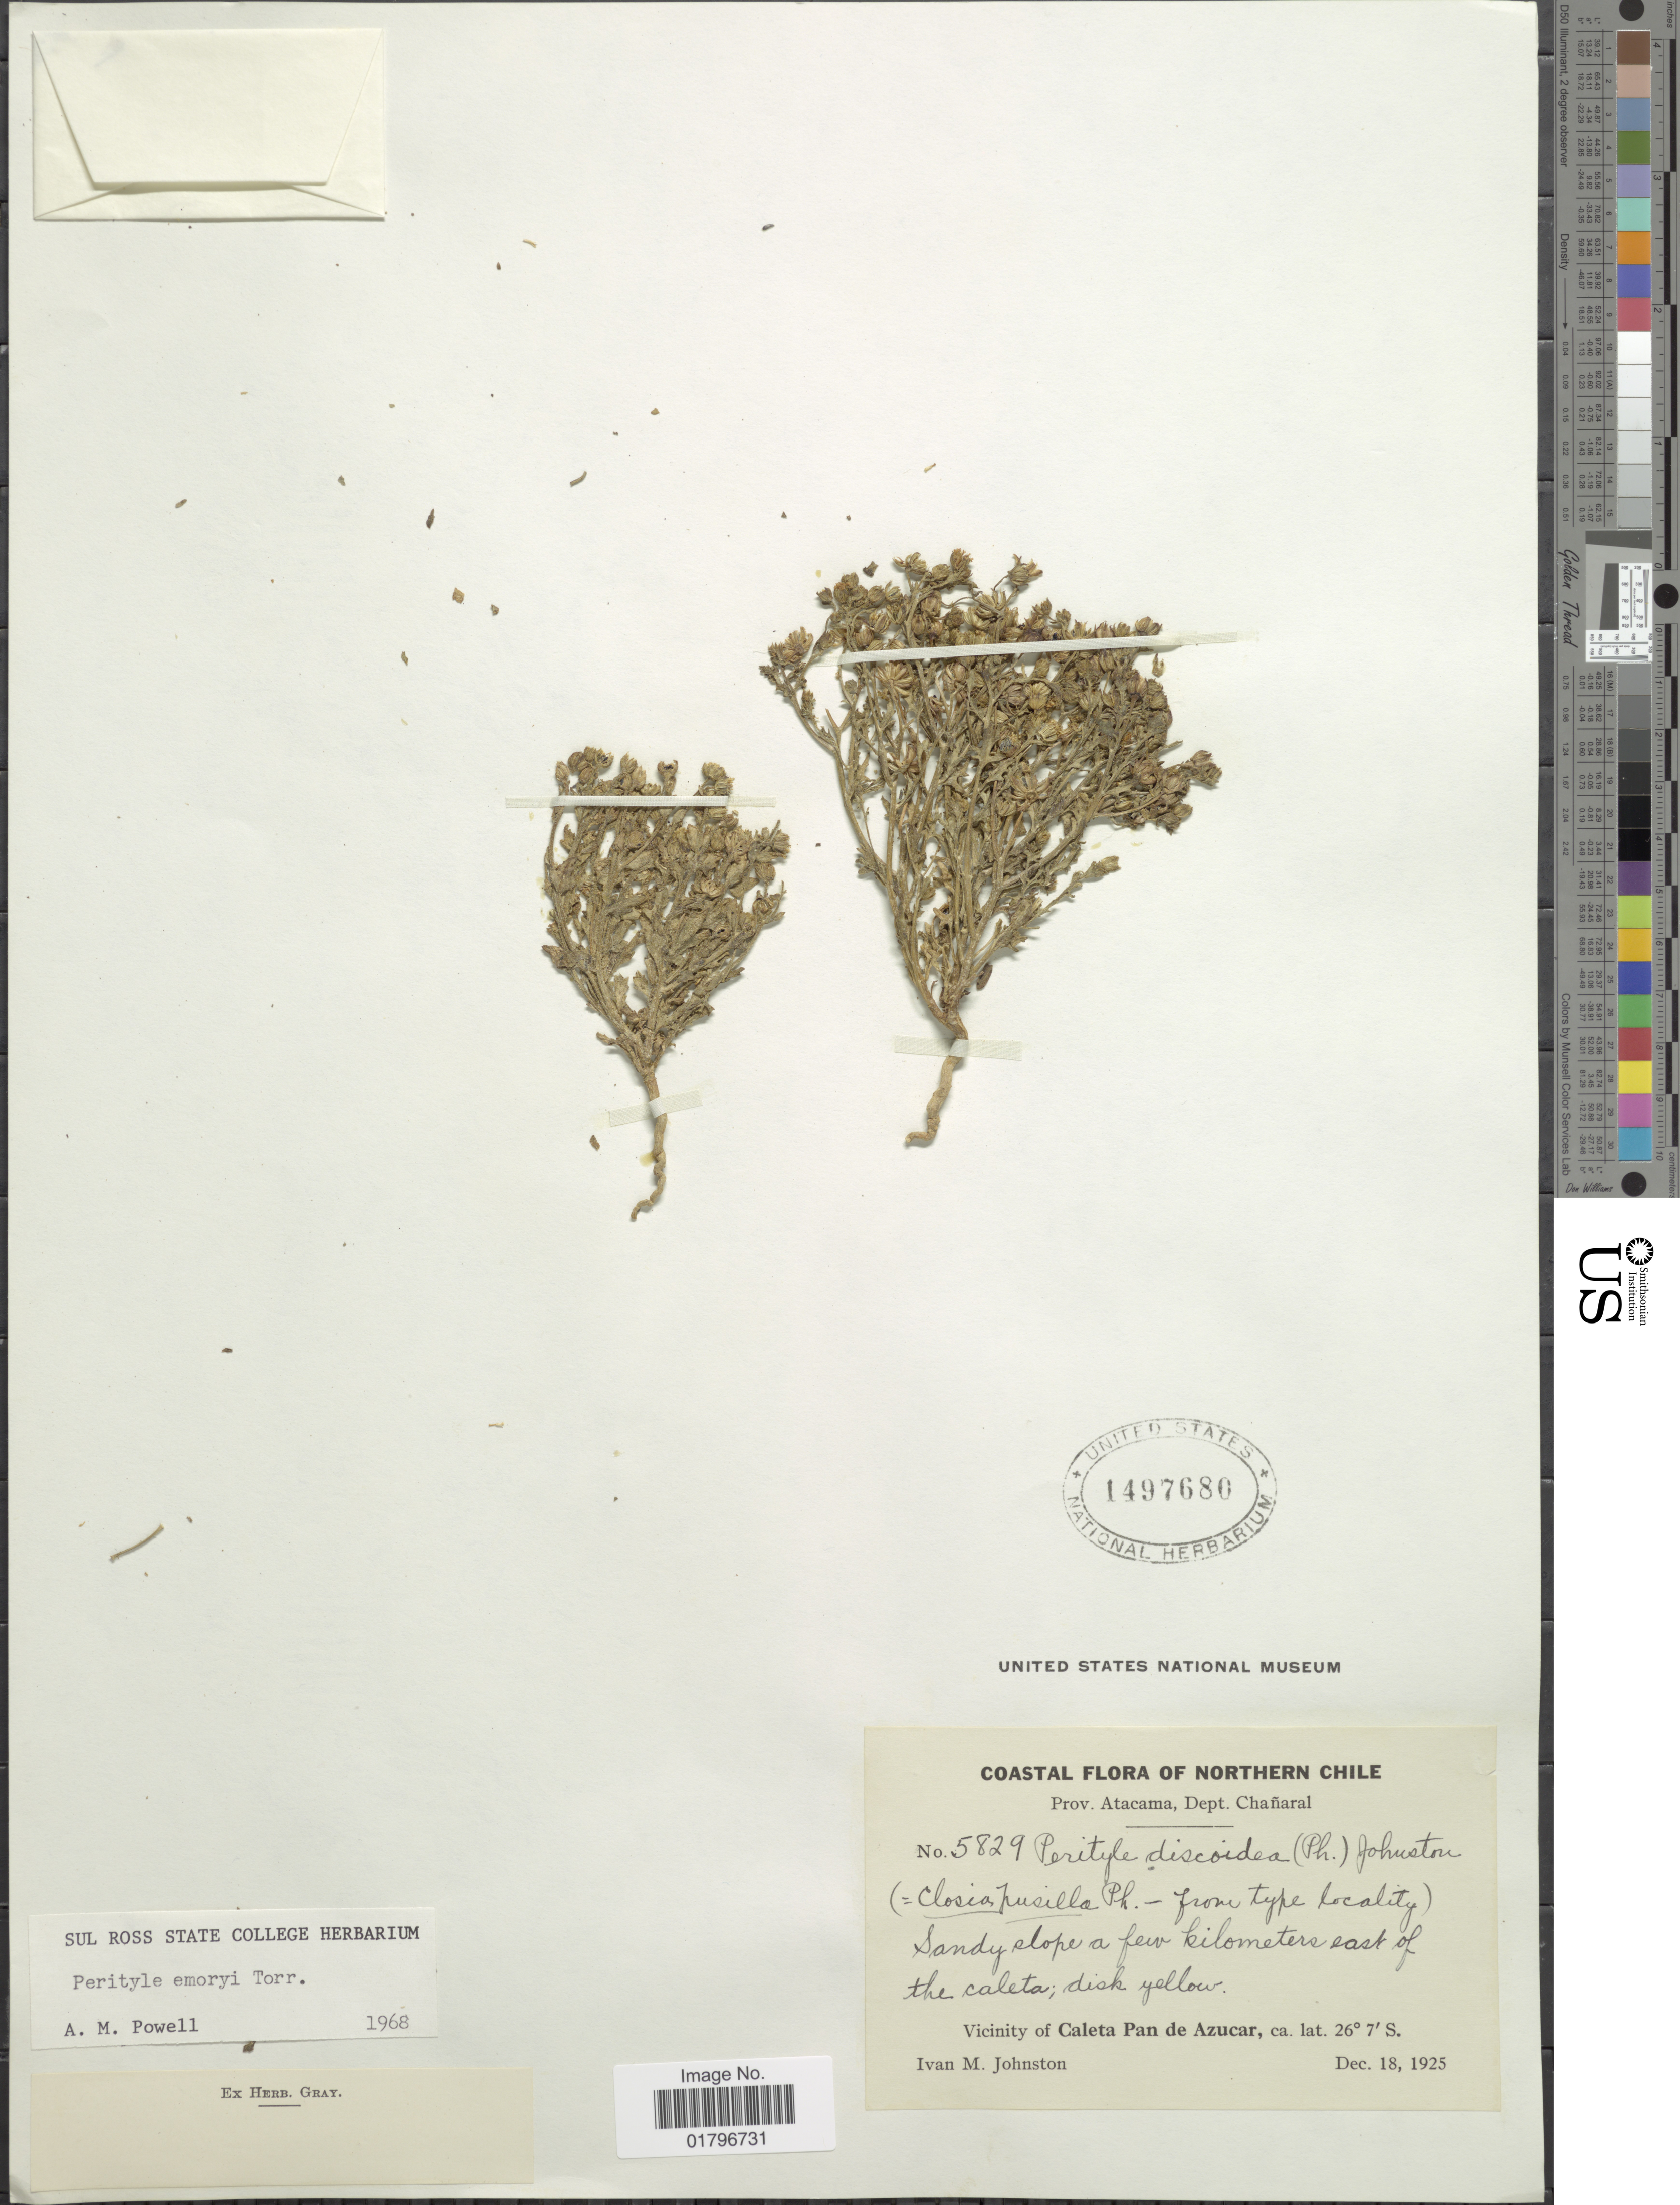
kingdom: Plantae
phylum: Tracheophyta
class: Magnoliopsida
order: Asterales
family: Asteraceae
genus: Perityle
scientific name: Perityle emoryi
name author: Torr.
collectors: I.M. Johnston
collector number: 5829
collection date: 1925-12-18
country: Chile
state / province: Atacama (III)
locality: Northern Chile. Prov. Atacama, Dept. Chañaral. Sandy slope a few kilometers east of the caleta. Vicinity of Caleta Pan de Azucar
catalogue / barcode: US 1497680